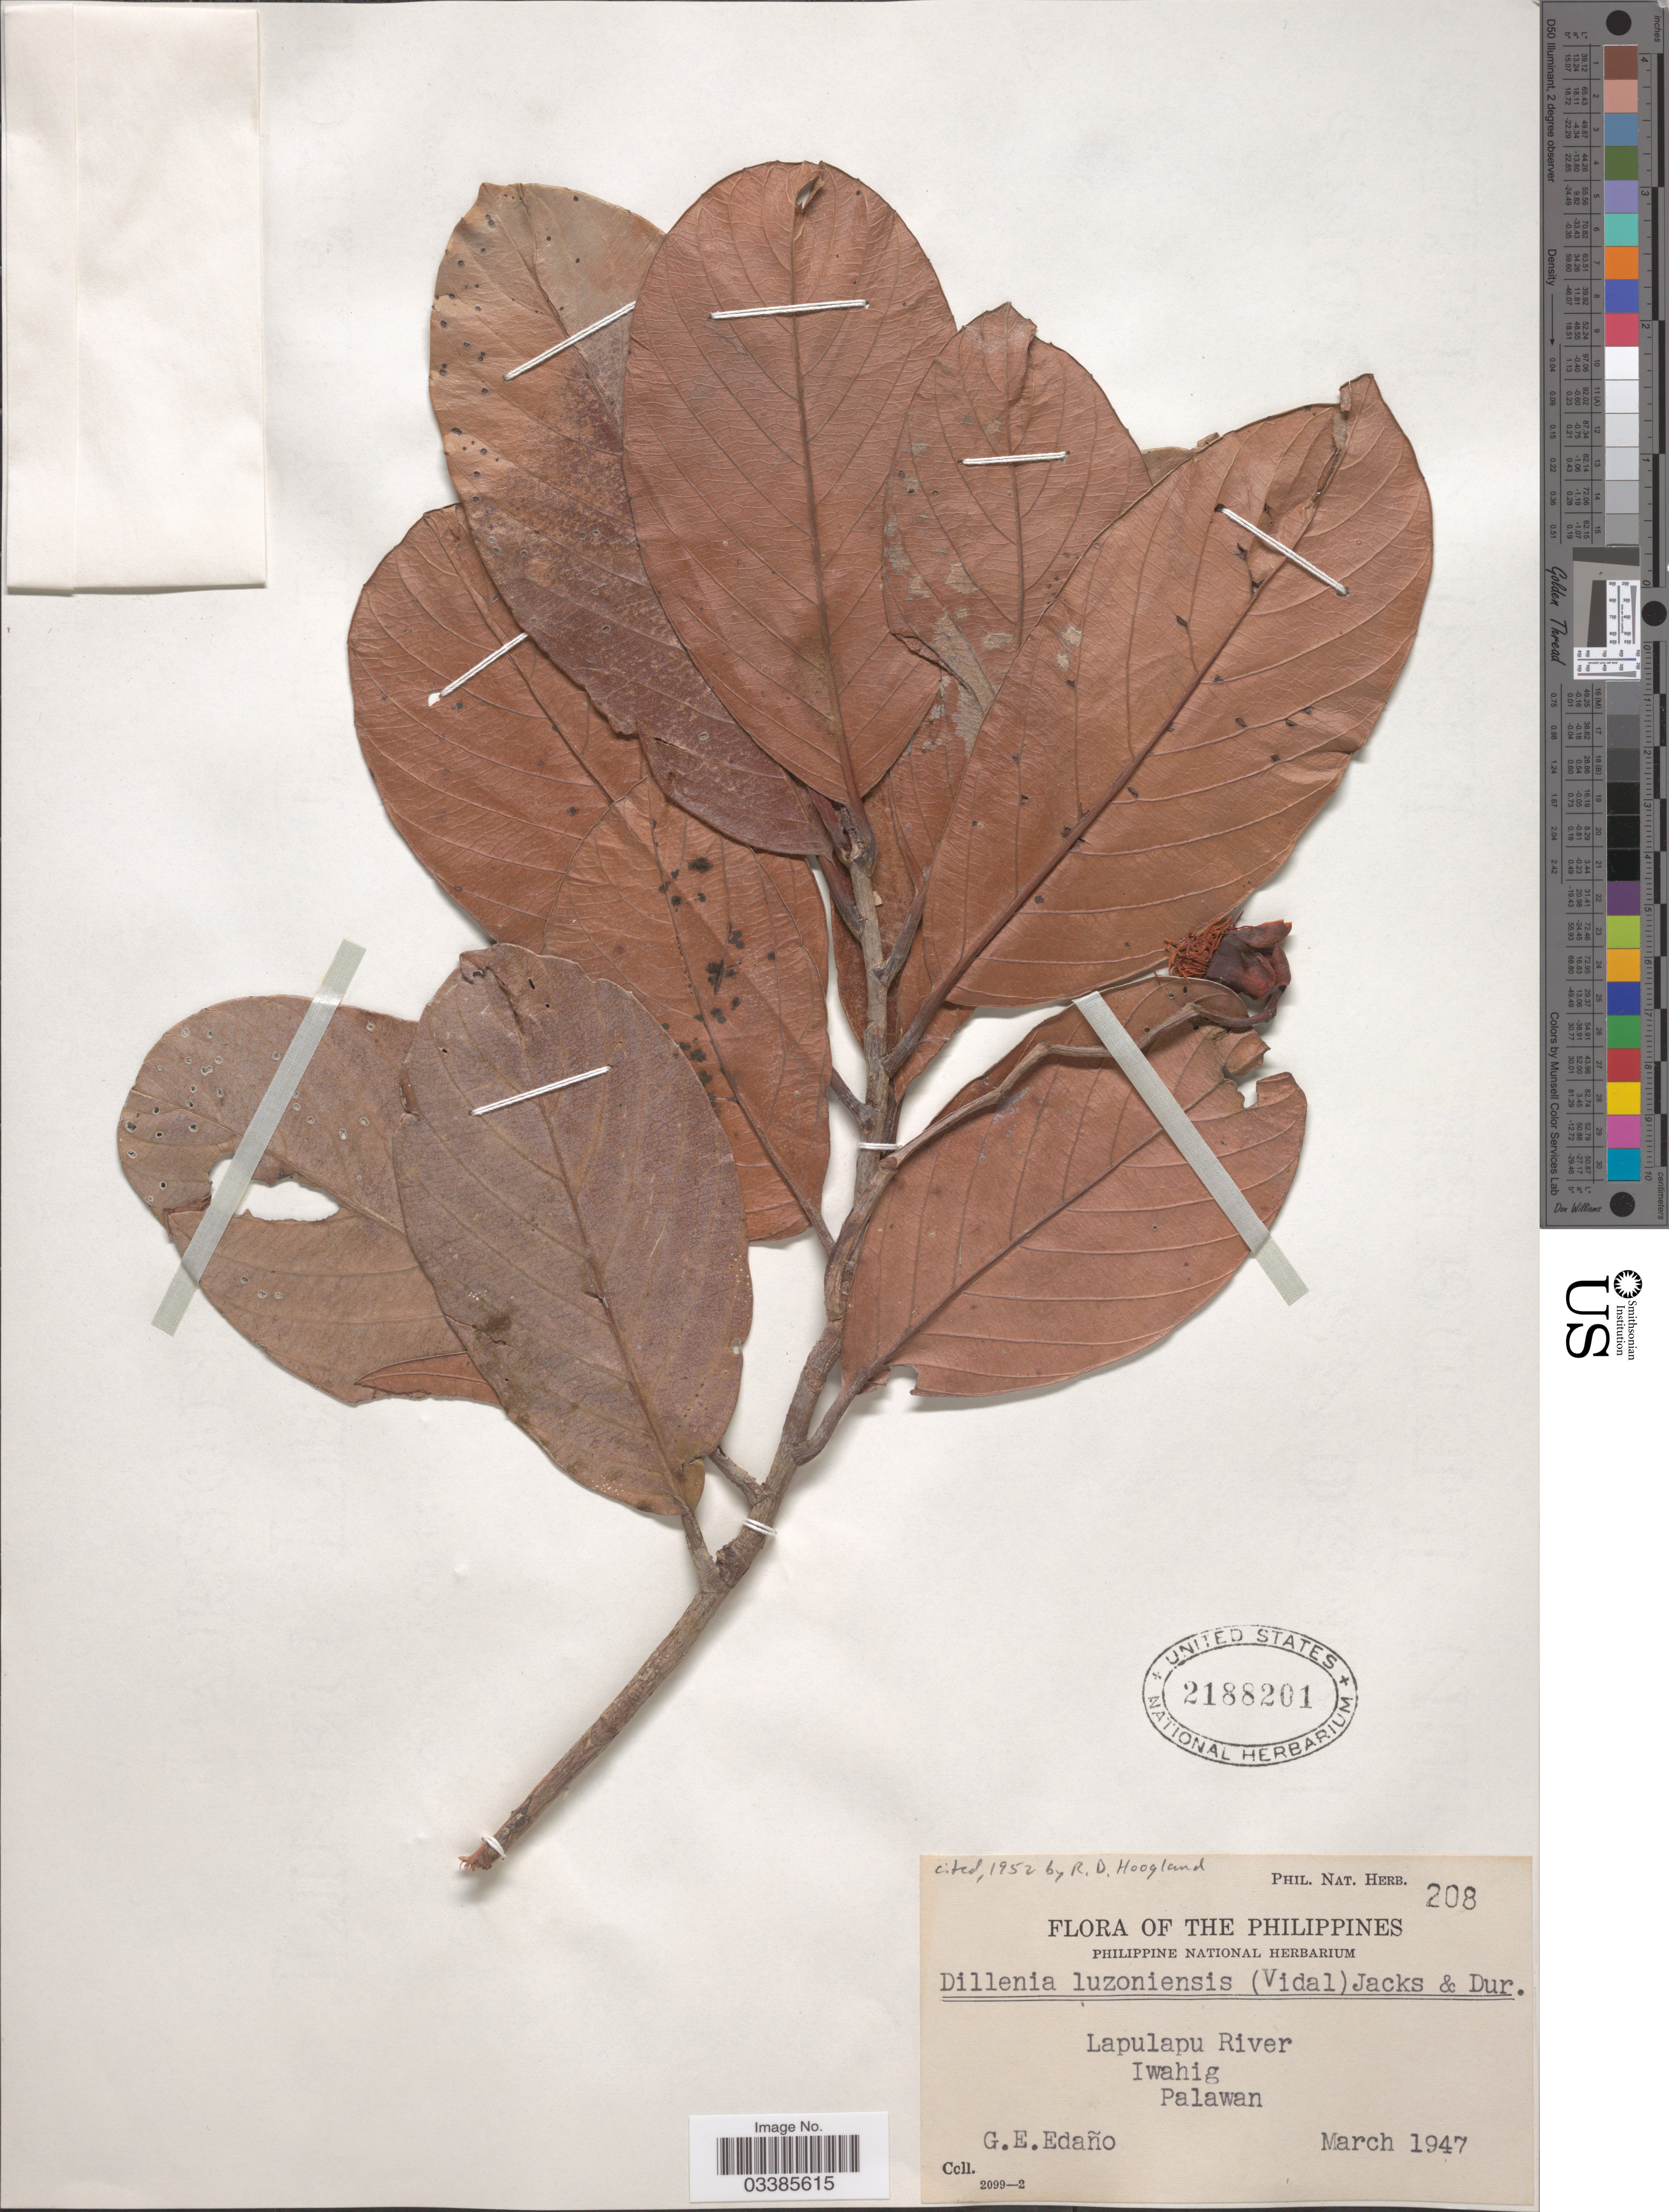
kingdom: Plantae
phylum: Tracheophyta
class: Magnoliopsida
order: Dilleniales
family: Dilleniaceae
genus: Dillenia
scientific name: Dillenia luzoniensis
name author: Merr.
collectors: G. E. Edaño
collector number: Phil. Nat. Herb. 208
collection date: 1947-03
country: Philippines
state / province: Mimaropa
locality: Lapulapu River. Iwahig. Palawan.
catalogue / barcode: US 2188201